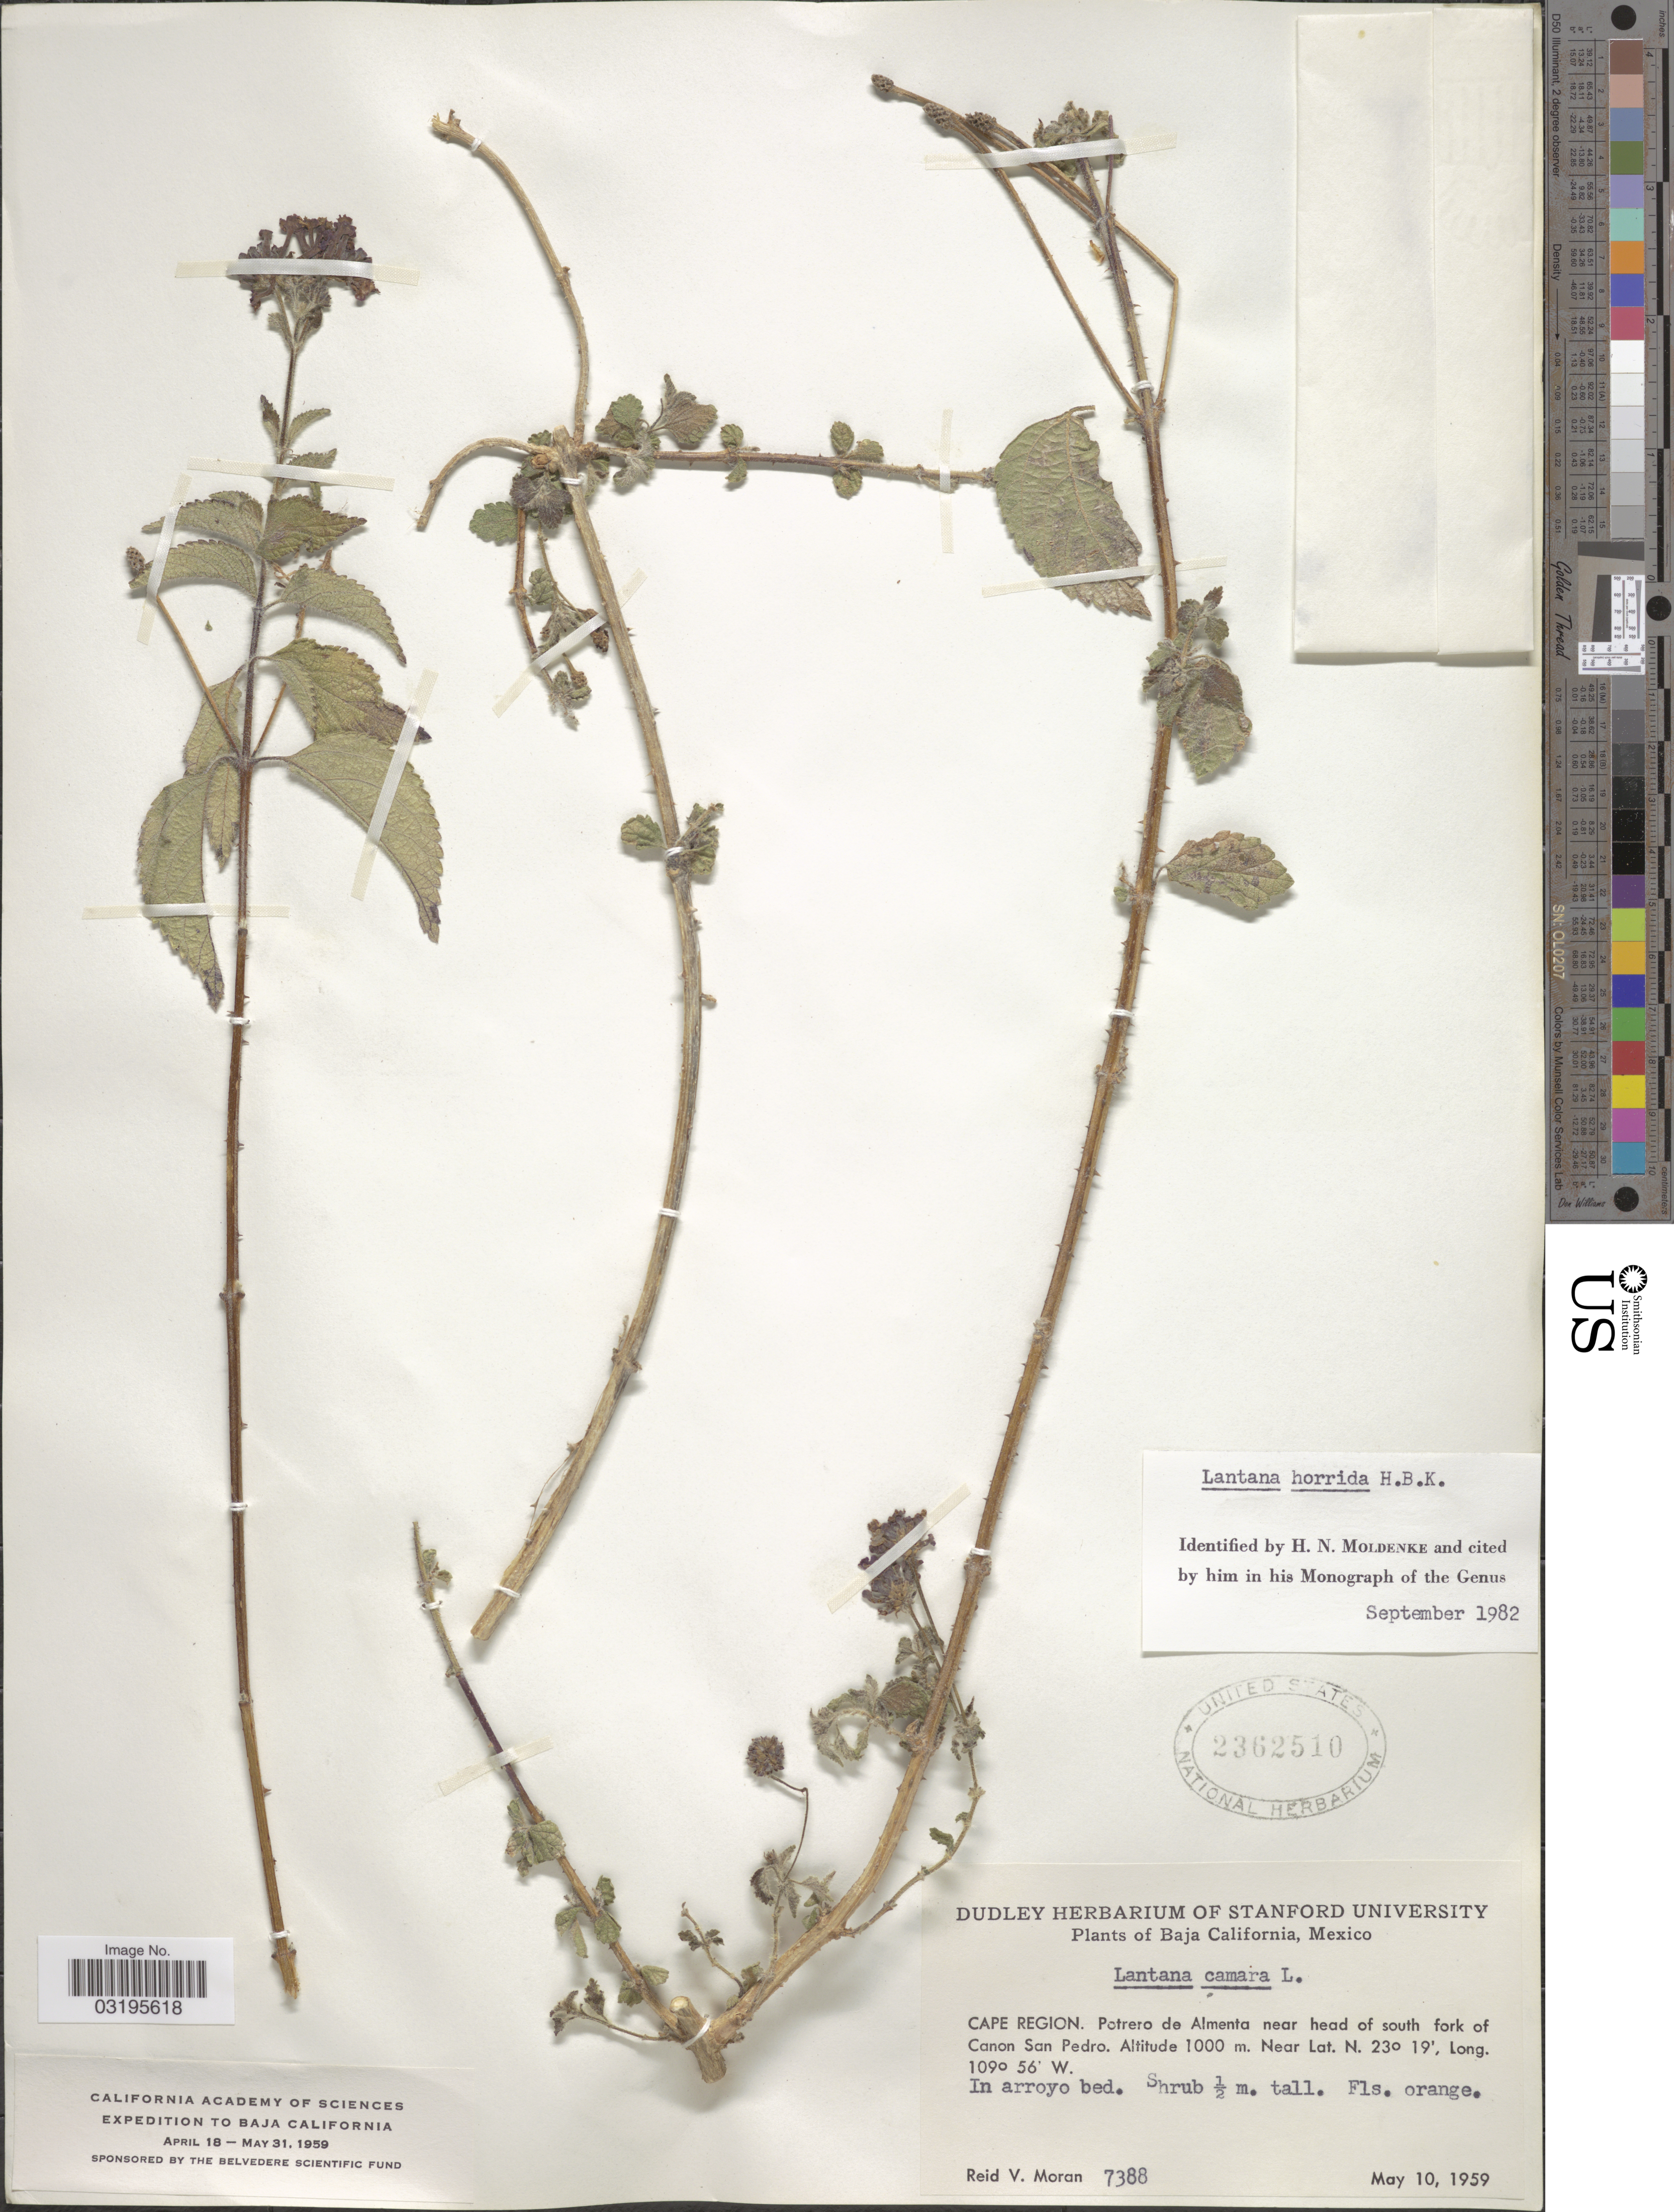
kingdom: Plantae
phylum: Tracheophyta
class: Magnoliopsida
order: Lamiales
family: Verbenaceae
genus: Lantana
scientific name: Lantana horrida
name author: Kunth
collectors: R. V. Moran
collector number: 7388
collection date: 1959-05-10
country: Mexico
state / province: Baja California Sur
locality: Cape Region. Potrero de Almenta near head of south fork of Canon San Pedro.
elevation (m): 1000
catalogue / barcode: US 2362510